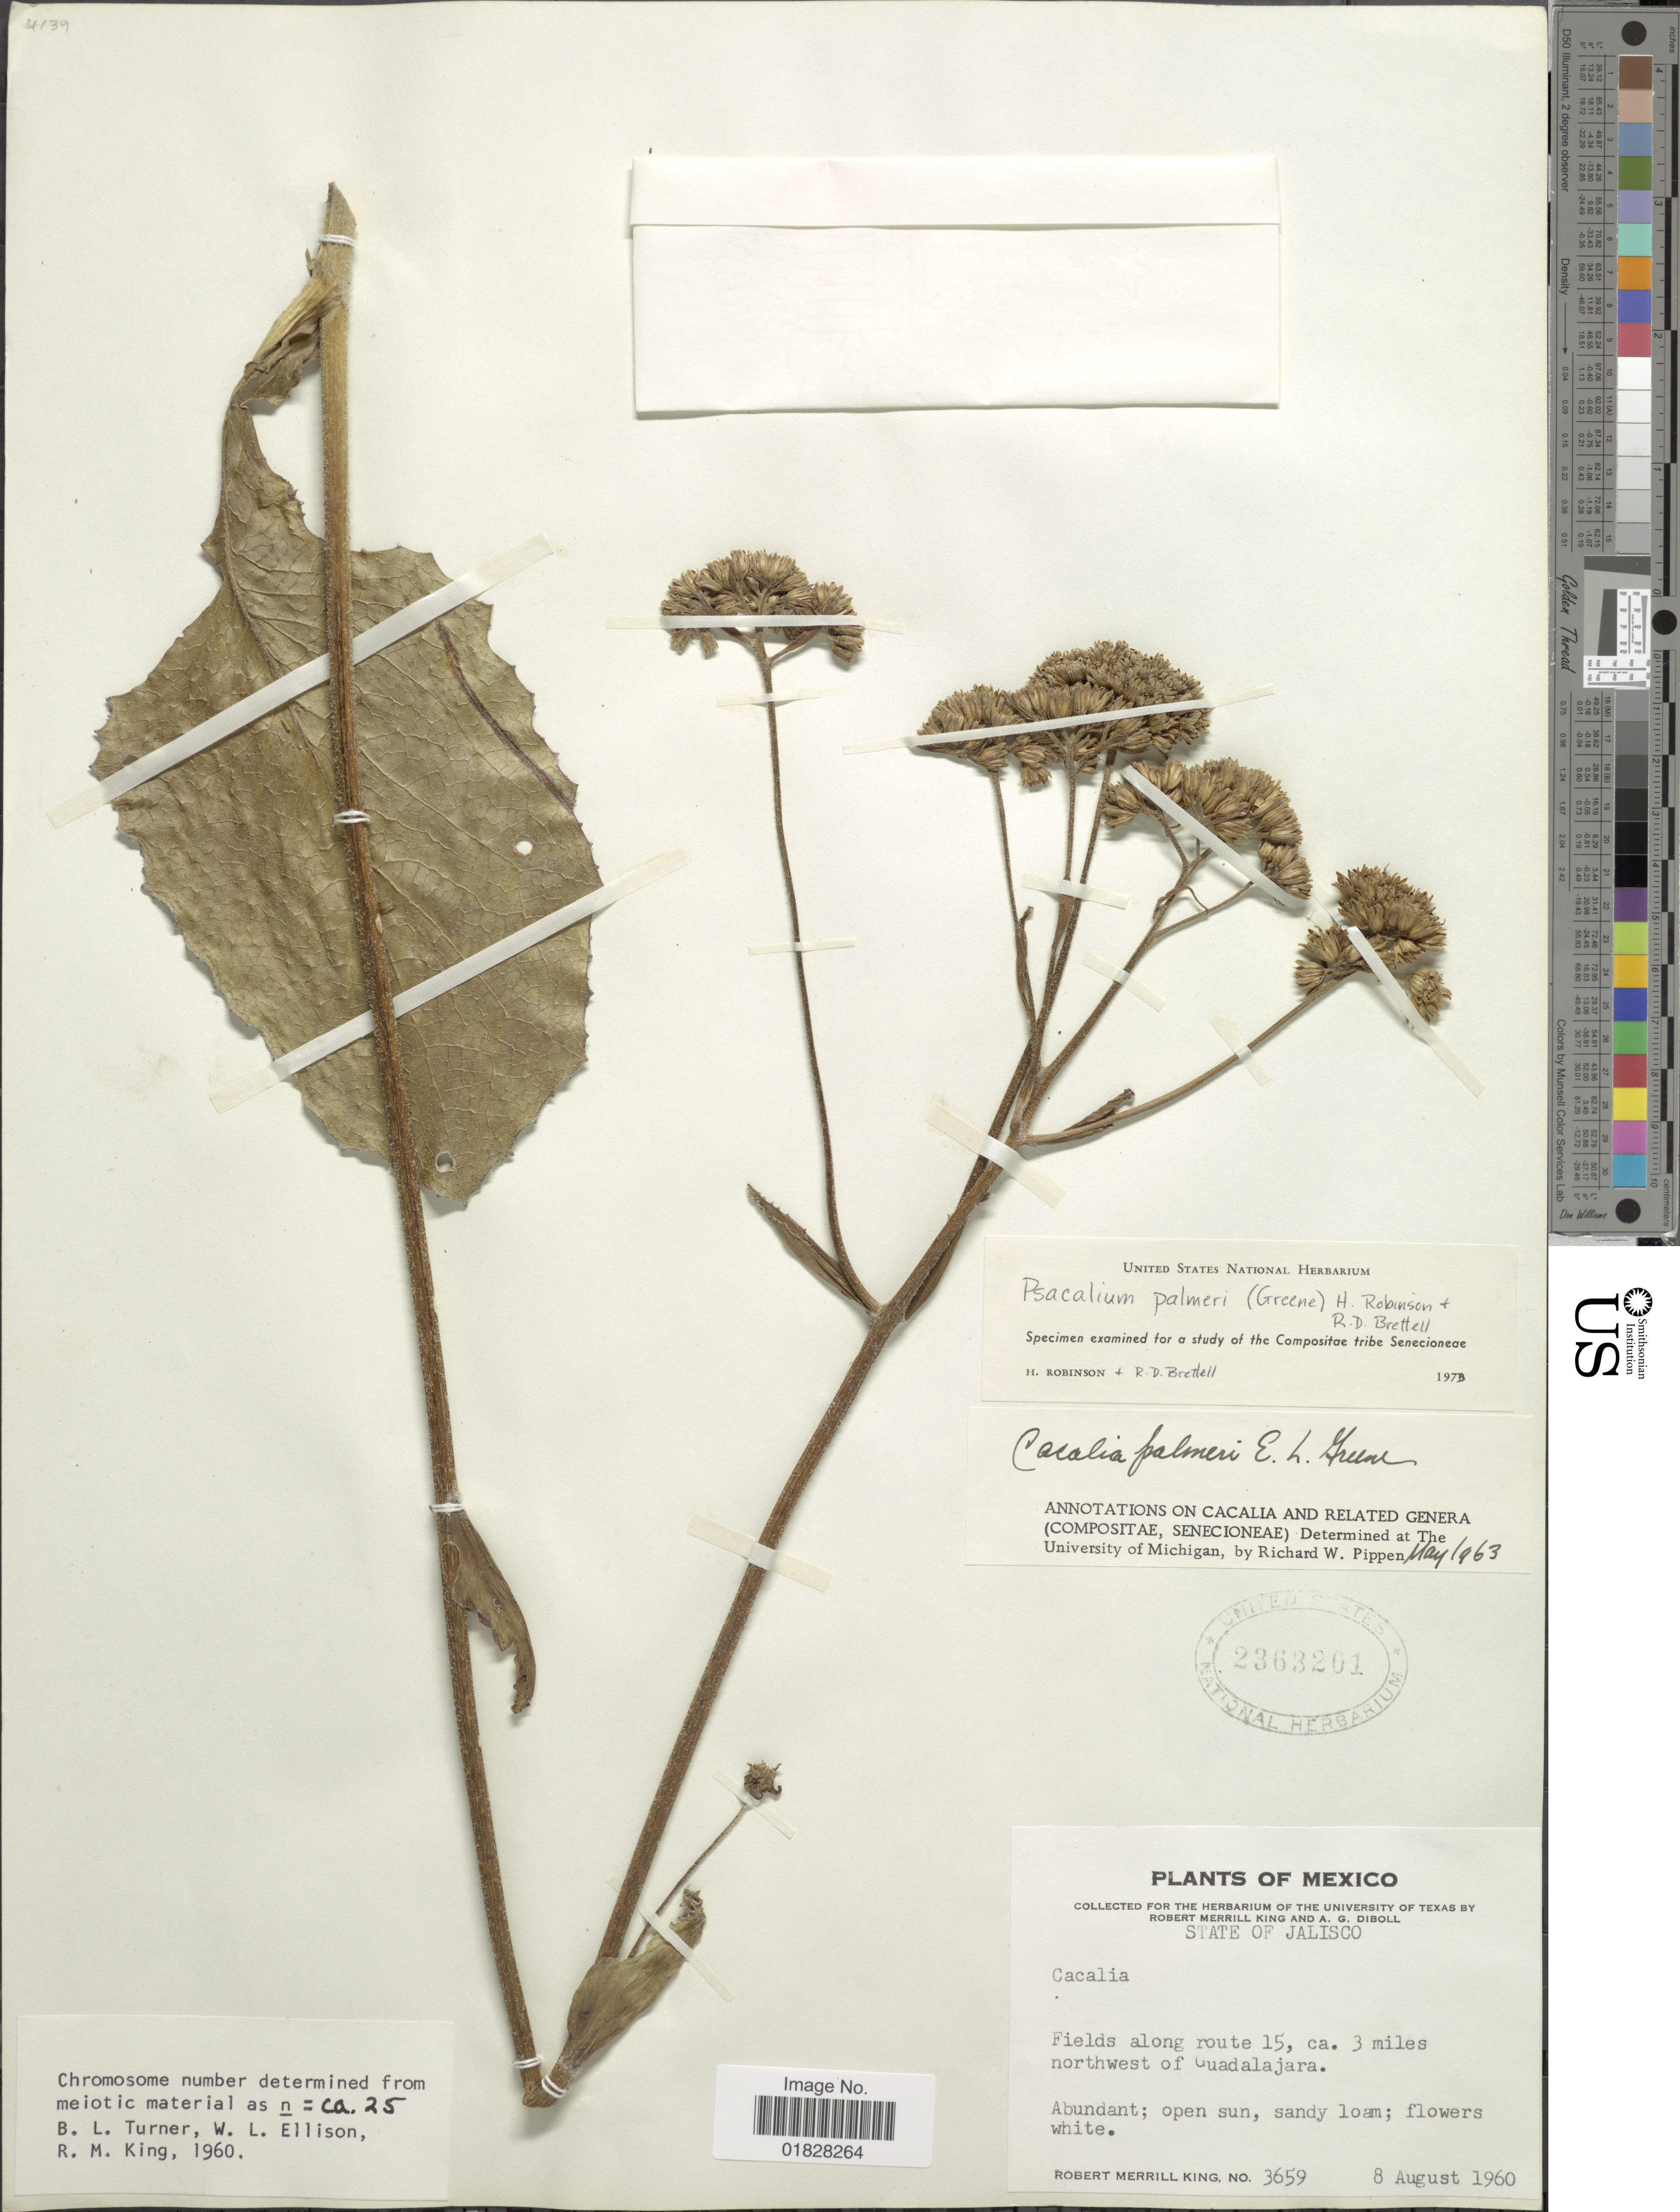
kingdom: Plantae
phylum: Tracheophyta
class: Magnoliopsida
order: Asterales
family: Asteraceae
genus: Psacalium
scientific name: Psacalium palmeri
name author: (Greene) H. Rob. & Brettell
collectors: R. M. King & A. Diboll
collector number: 3659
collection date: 1960-08-08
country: Mexico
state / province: Jalisco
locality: State of Jalisco. Fields along route 15, ca. 3 miles northwest of Guadalajara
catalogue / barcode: US 2363201